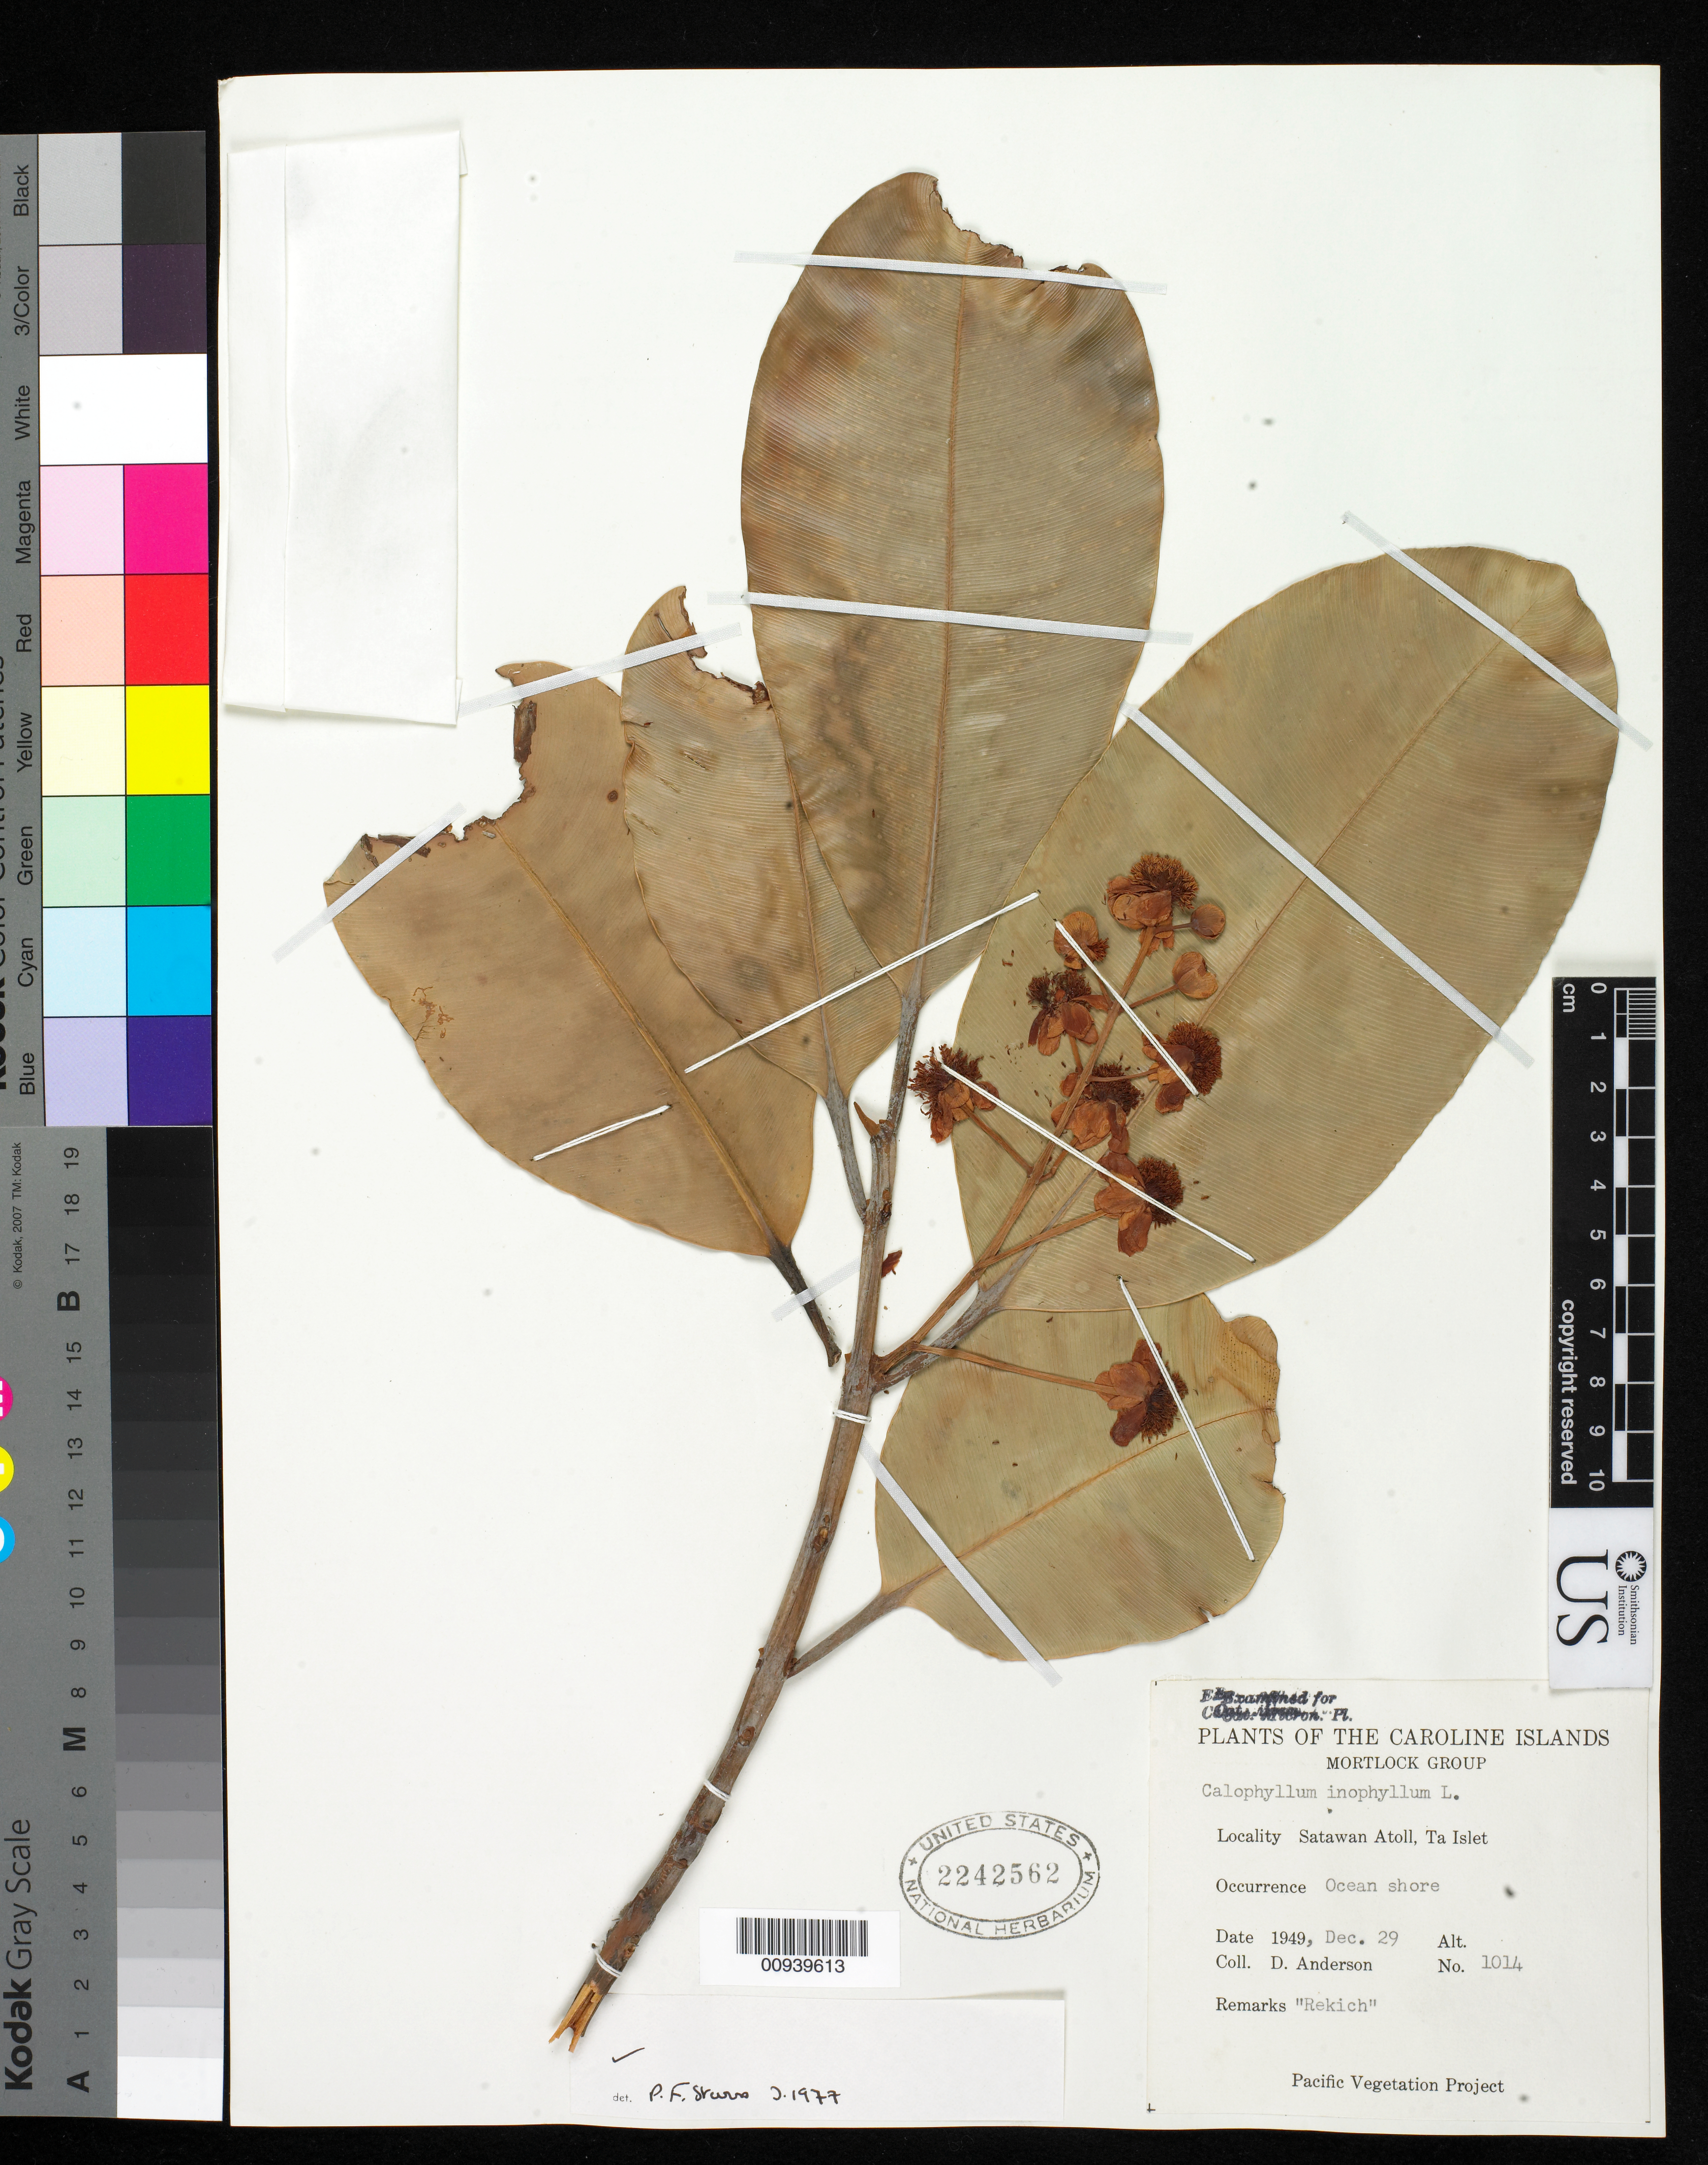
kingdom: Plantae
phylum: Tracheophyta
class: Magnoliopsida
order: Malpighiales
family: Calophyllaceae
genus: Calophyllum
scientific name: Calophyllum inophyllum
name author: L.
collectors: D. Anderson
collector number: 1014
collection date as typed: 29 Dec 1949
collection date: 1949-12-29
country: Micronesia, Federated States of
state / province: Truk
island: Satawan Atoll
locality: Ta Islet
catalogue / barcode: US 2242562